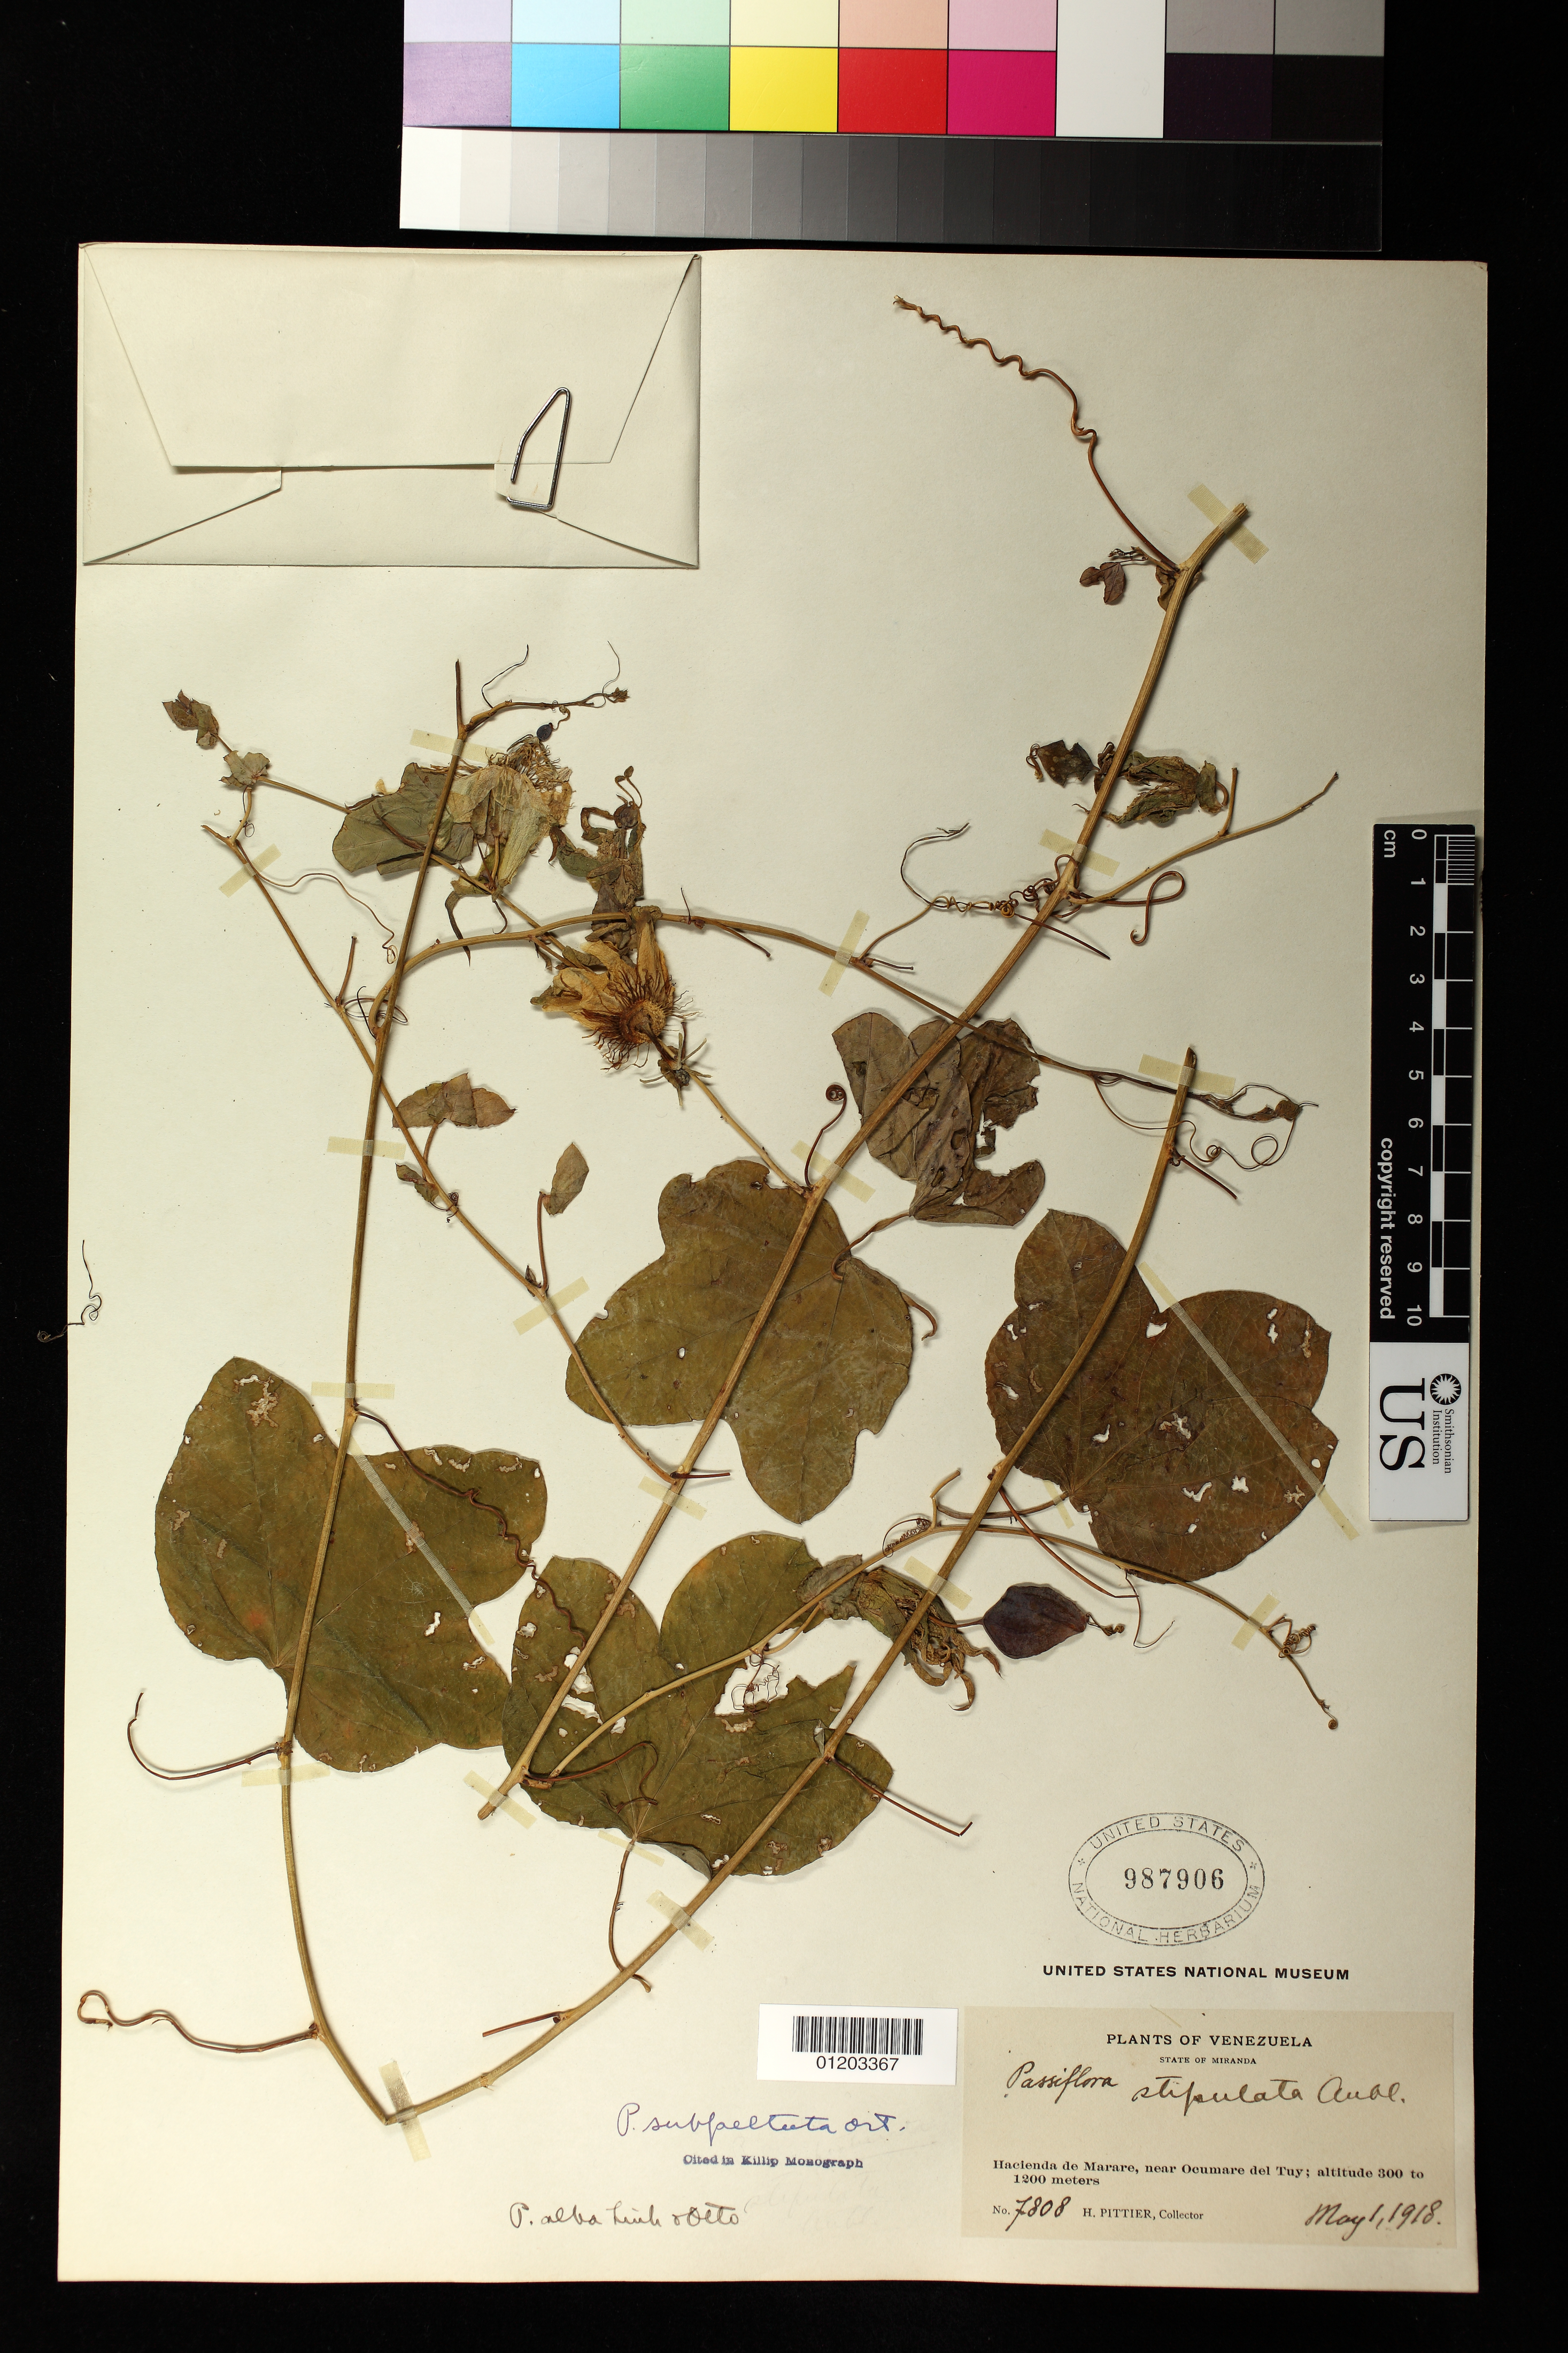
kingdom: Plantae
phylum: Tracheophyta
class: Magnoliopsida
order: Malpighiales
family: Passifloraceae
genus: Passiflora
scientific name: Passiflora subpeltata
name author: Ortega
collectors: H. F. Pittier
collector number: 7808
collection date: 1918-05-01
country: Venezuela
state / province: Miranda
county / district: Lander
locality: Hacienda de Marare, near Ocumare del Tuy.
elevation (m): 300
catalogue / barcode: US 987906